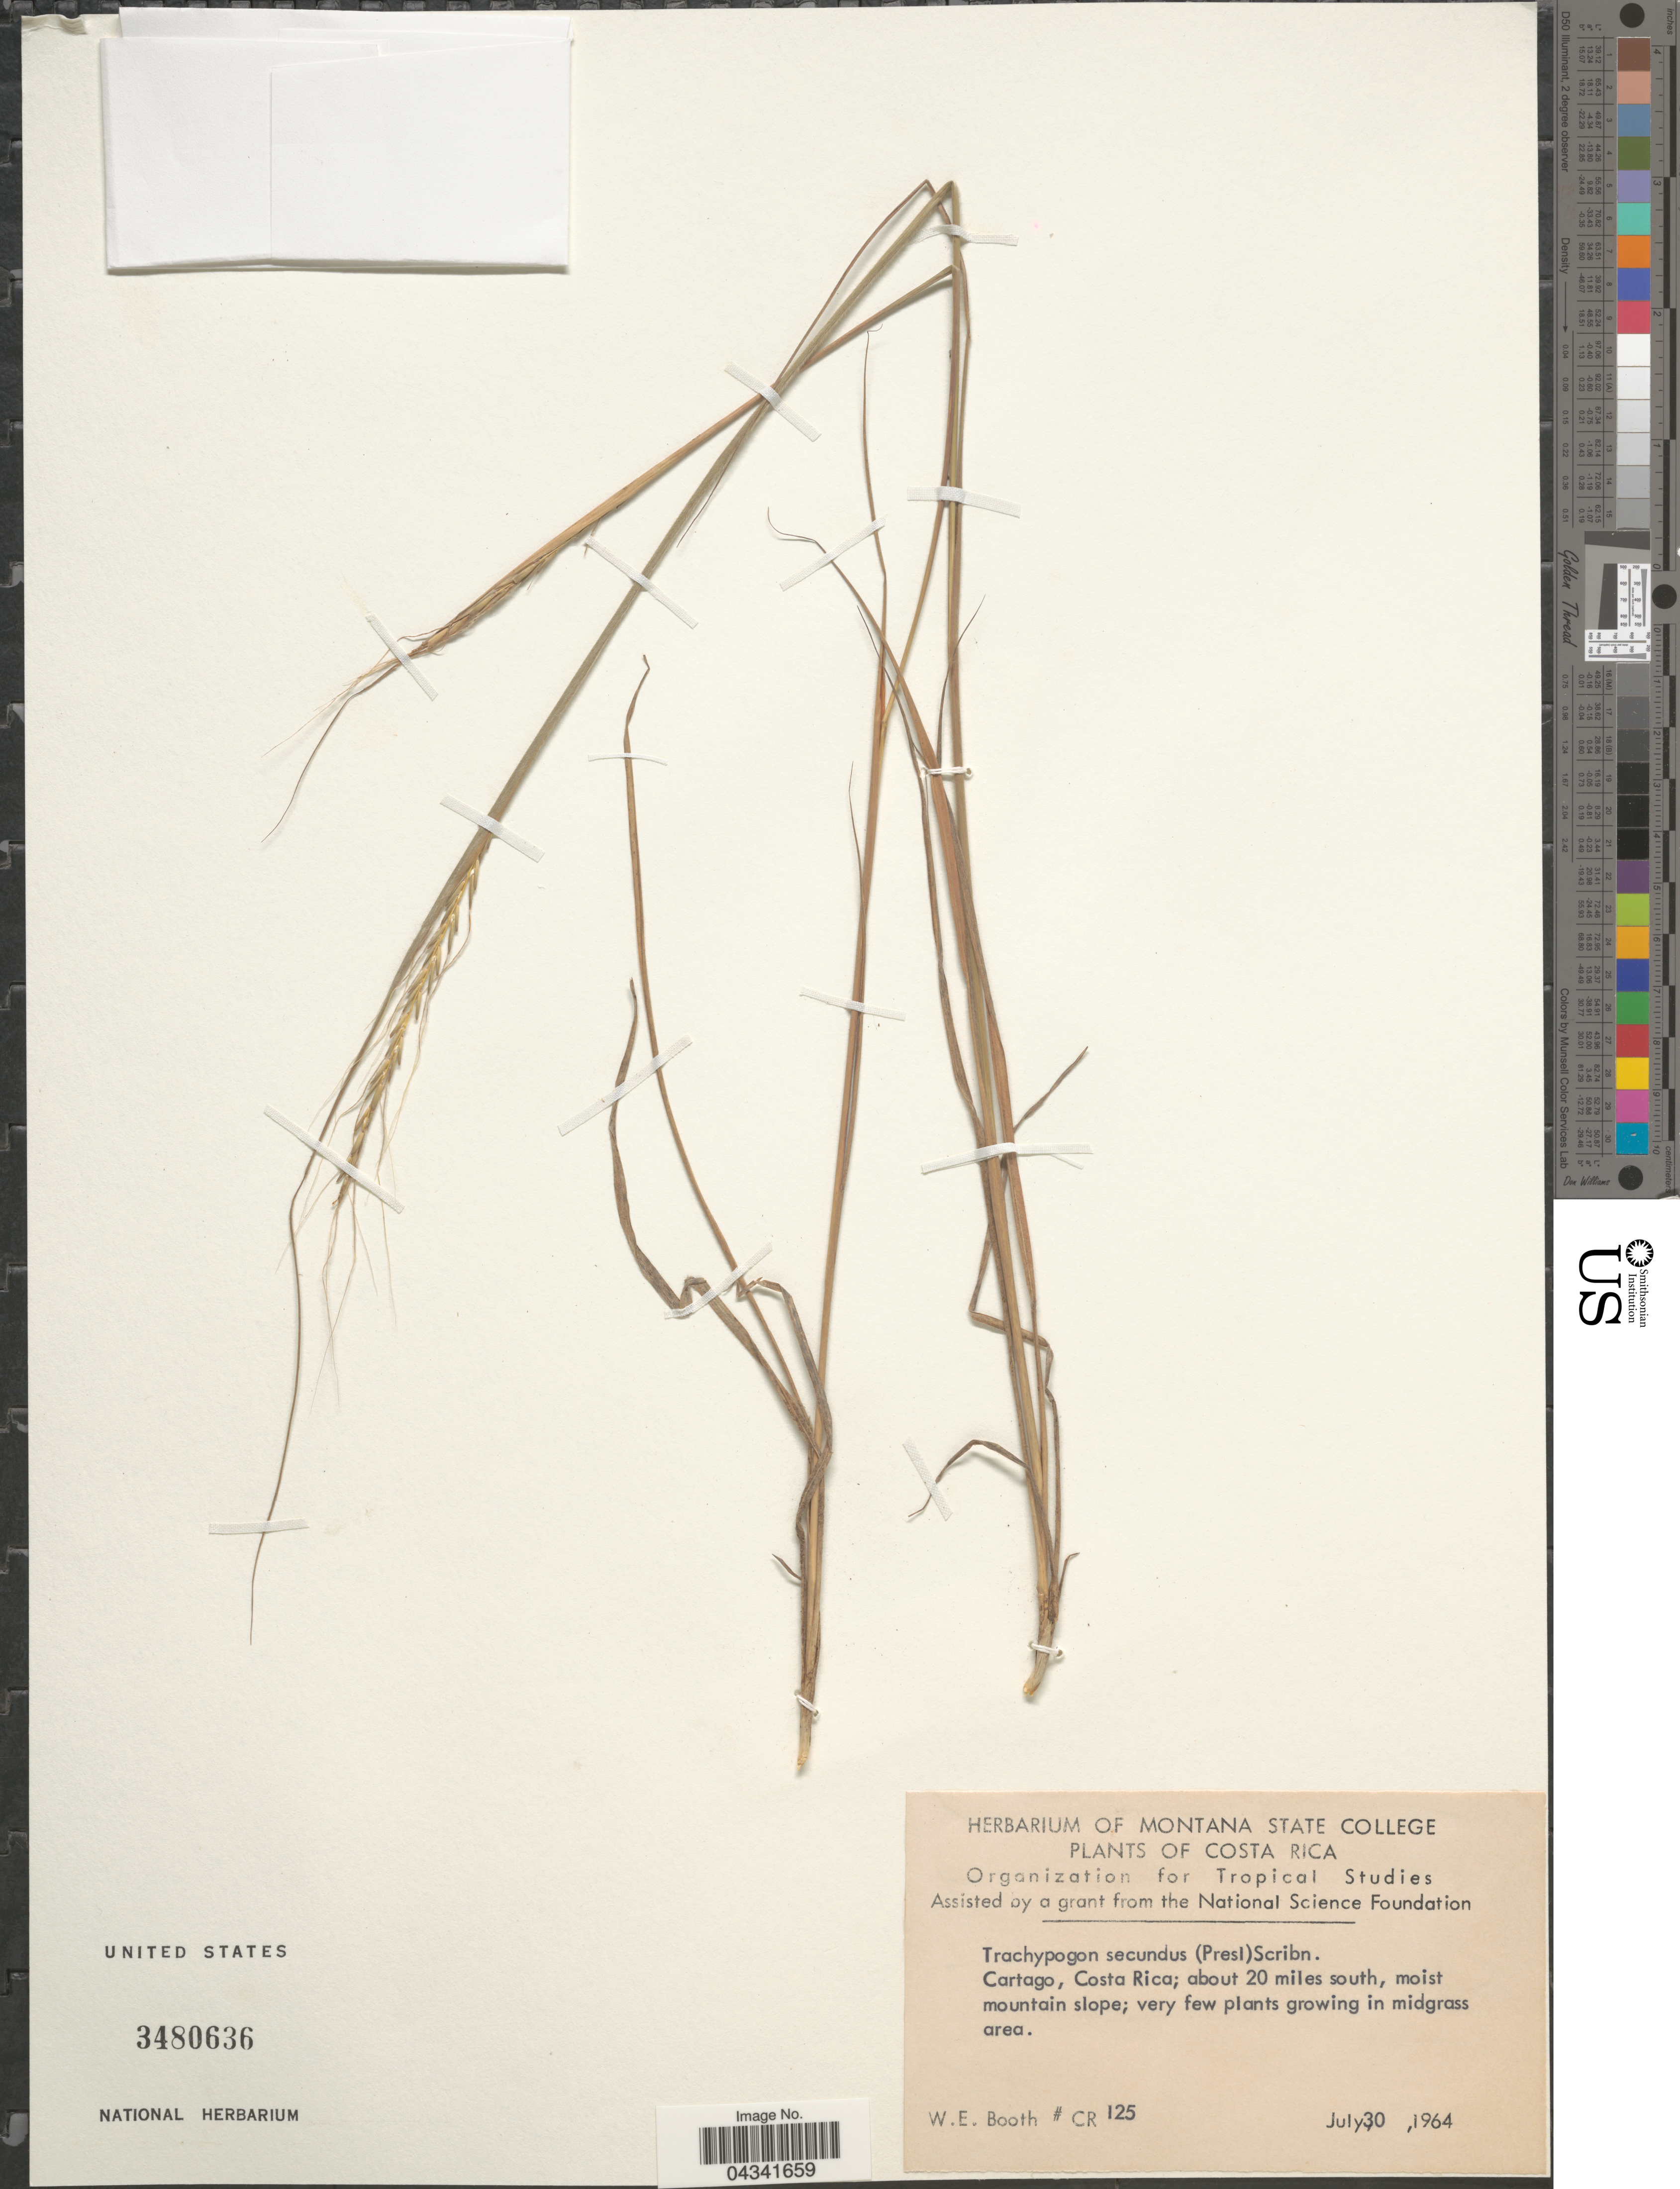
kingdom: Plantae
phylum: Tracheophyta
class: Liliopsida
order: Poales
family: Poaceae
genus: Trachypogon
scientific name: Trachypogon spicatus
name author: (L. f.) Kuntze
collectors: W. Booth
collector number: CR 125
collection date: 1964-07-30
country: Costa Rica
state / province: Cartago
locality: About 20 miles south, moist mountain slope.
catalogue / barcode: US 3480636